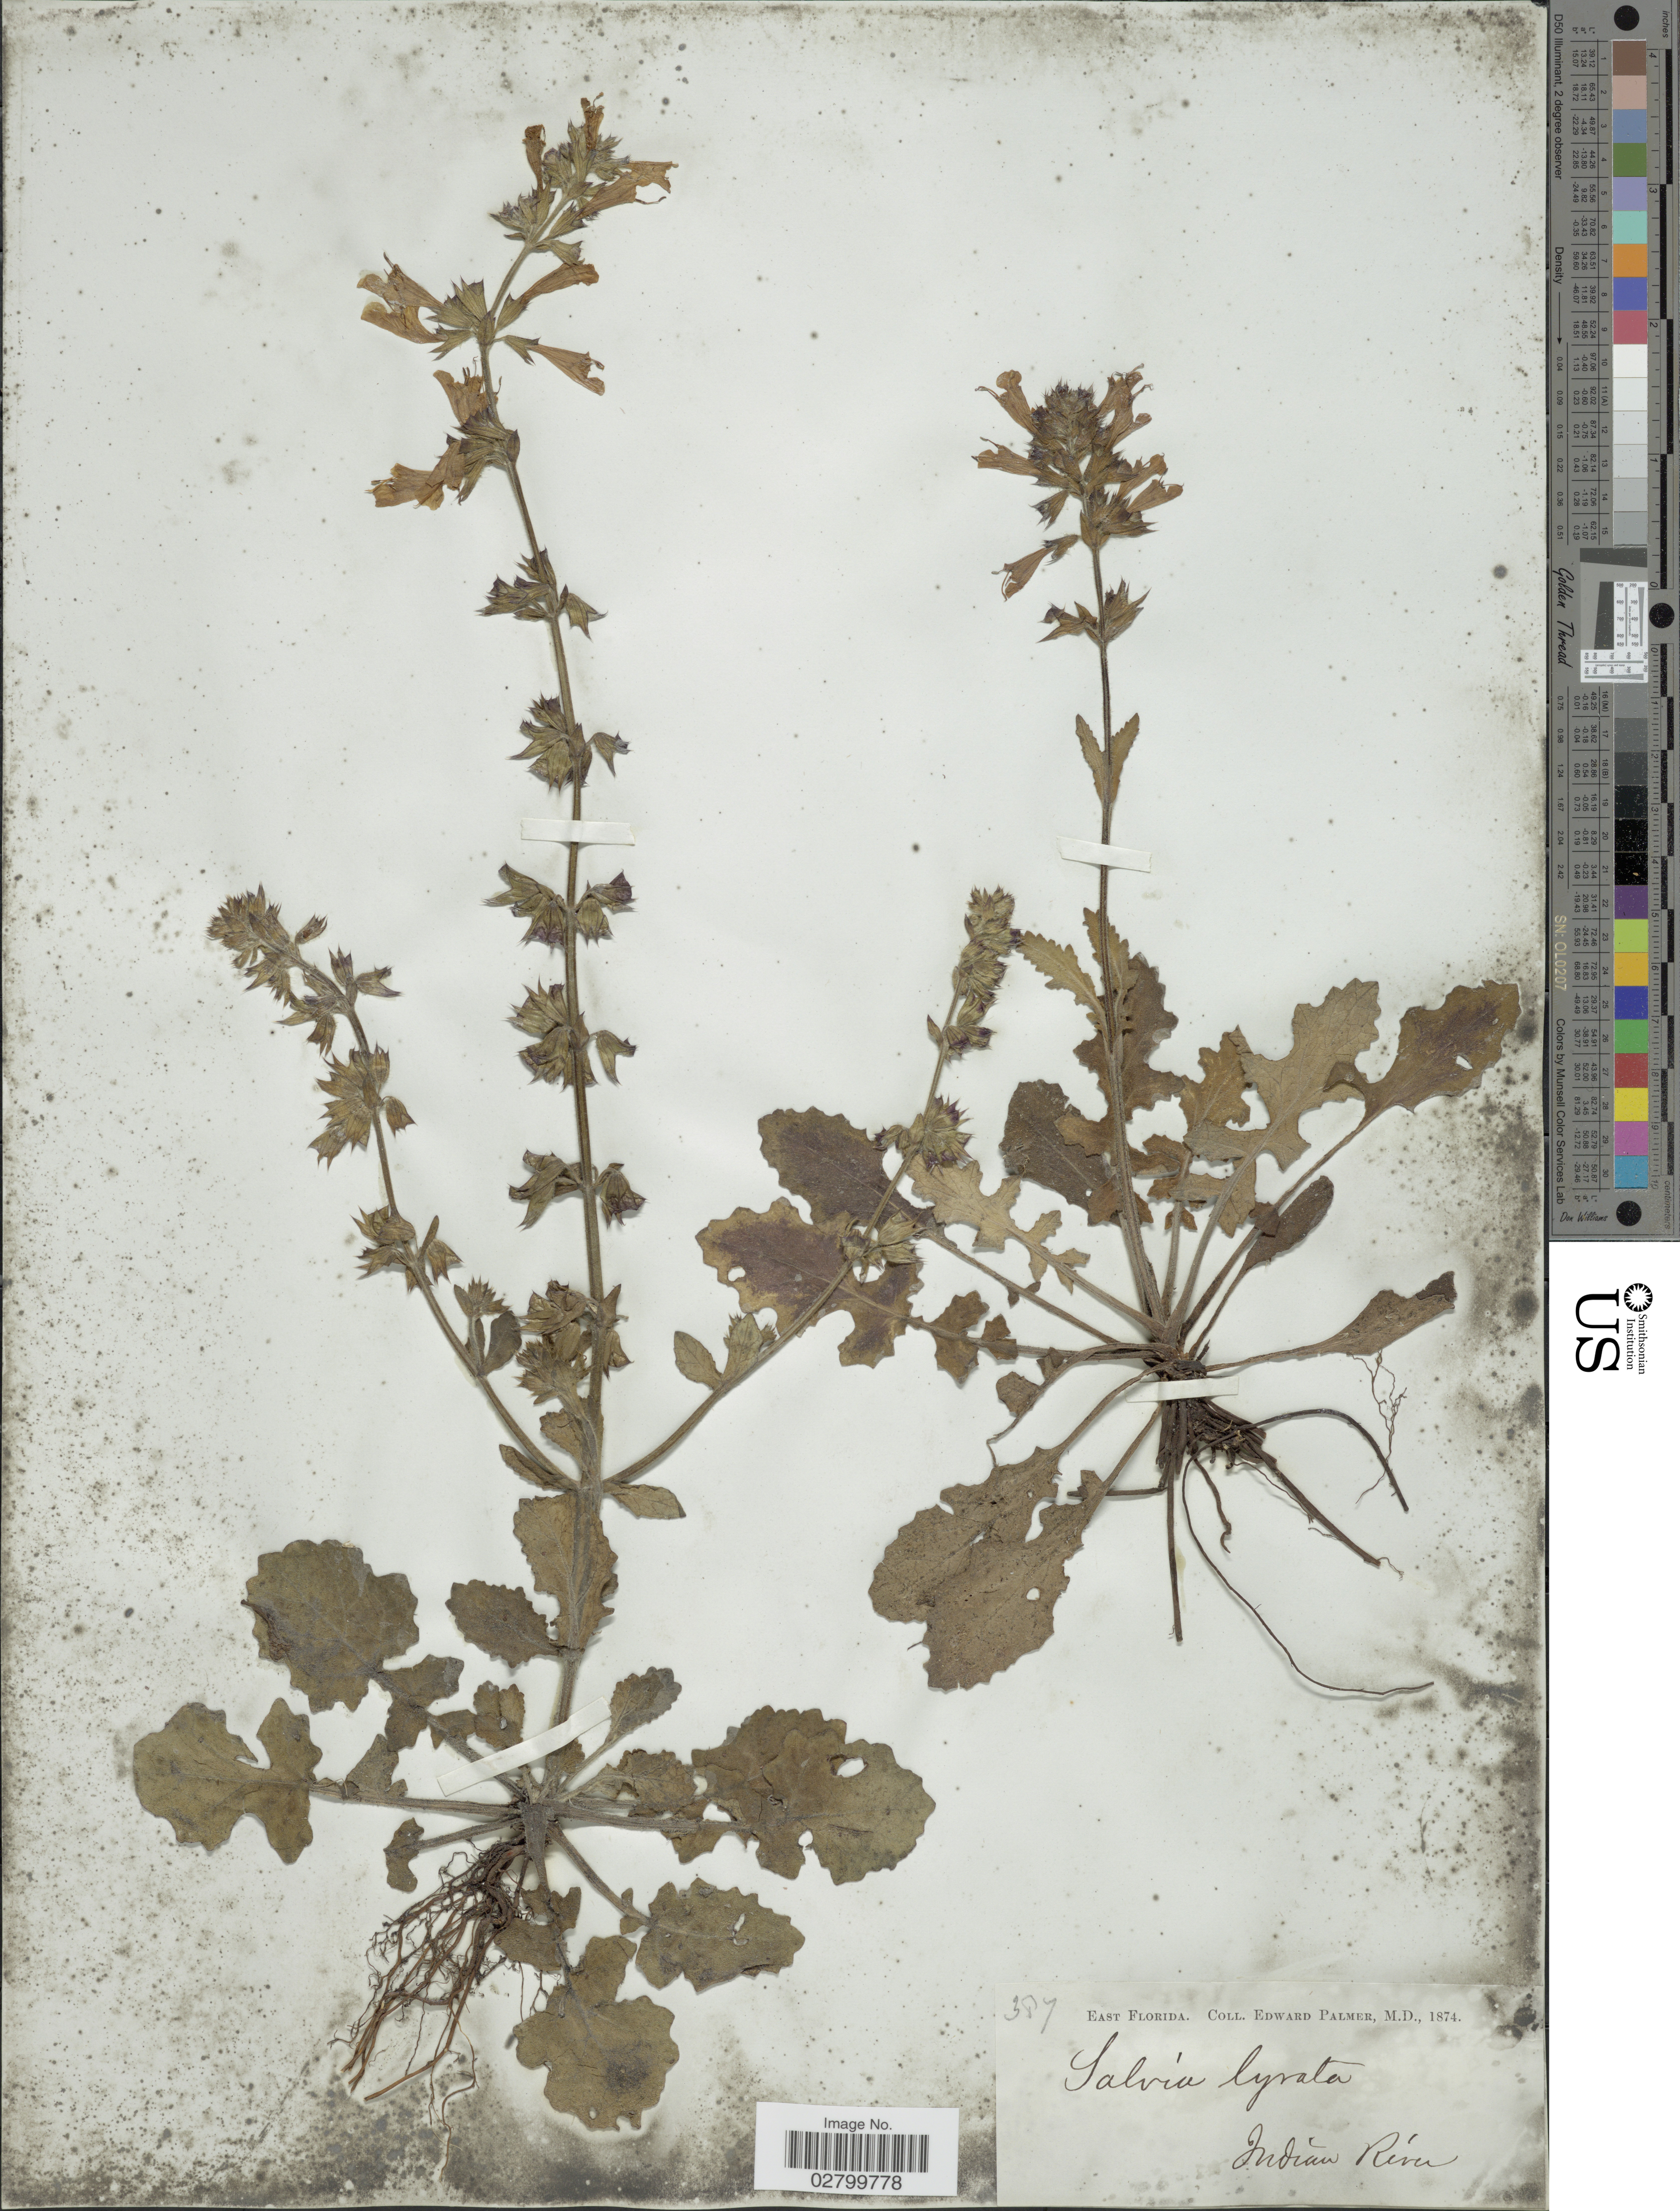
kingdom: Plantae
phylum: Tracheophyta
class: Magnoliopsida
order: Lamiales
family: Lamiaceae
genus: Salvia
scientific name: Salvia lyrata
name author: L.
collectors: E. Palmer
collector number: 387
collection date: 1874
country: United States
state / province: Florida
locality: East Florida. Indian River.